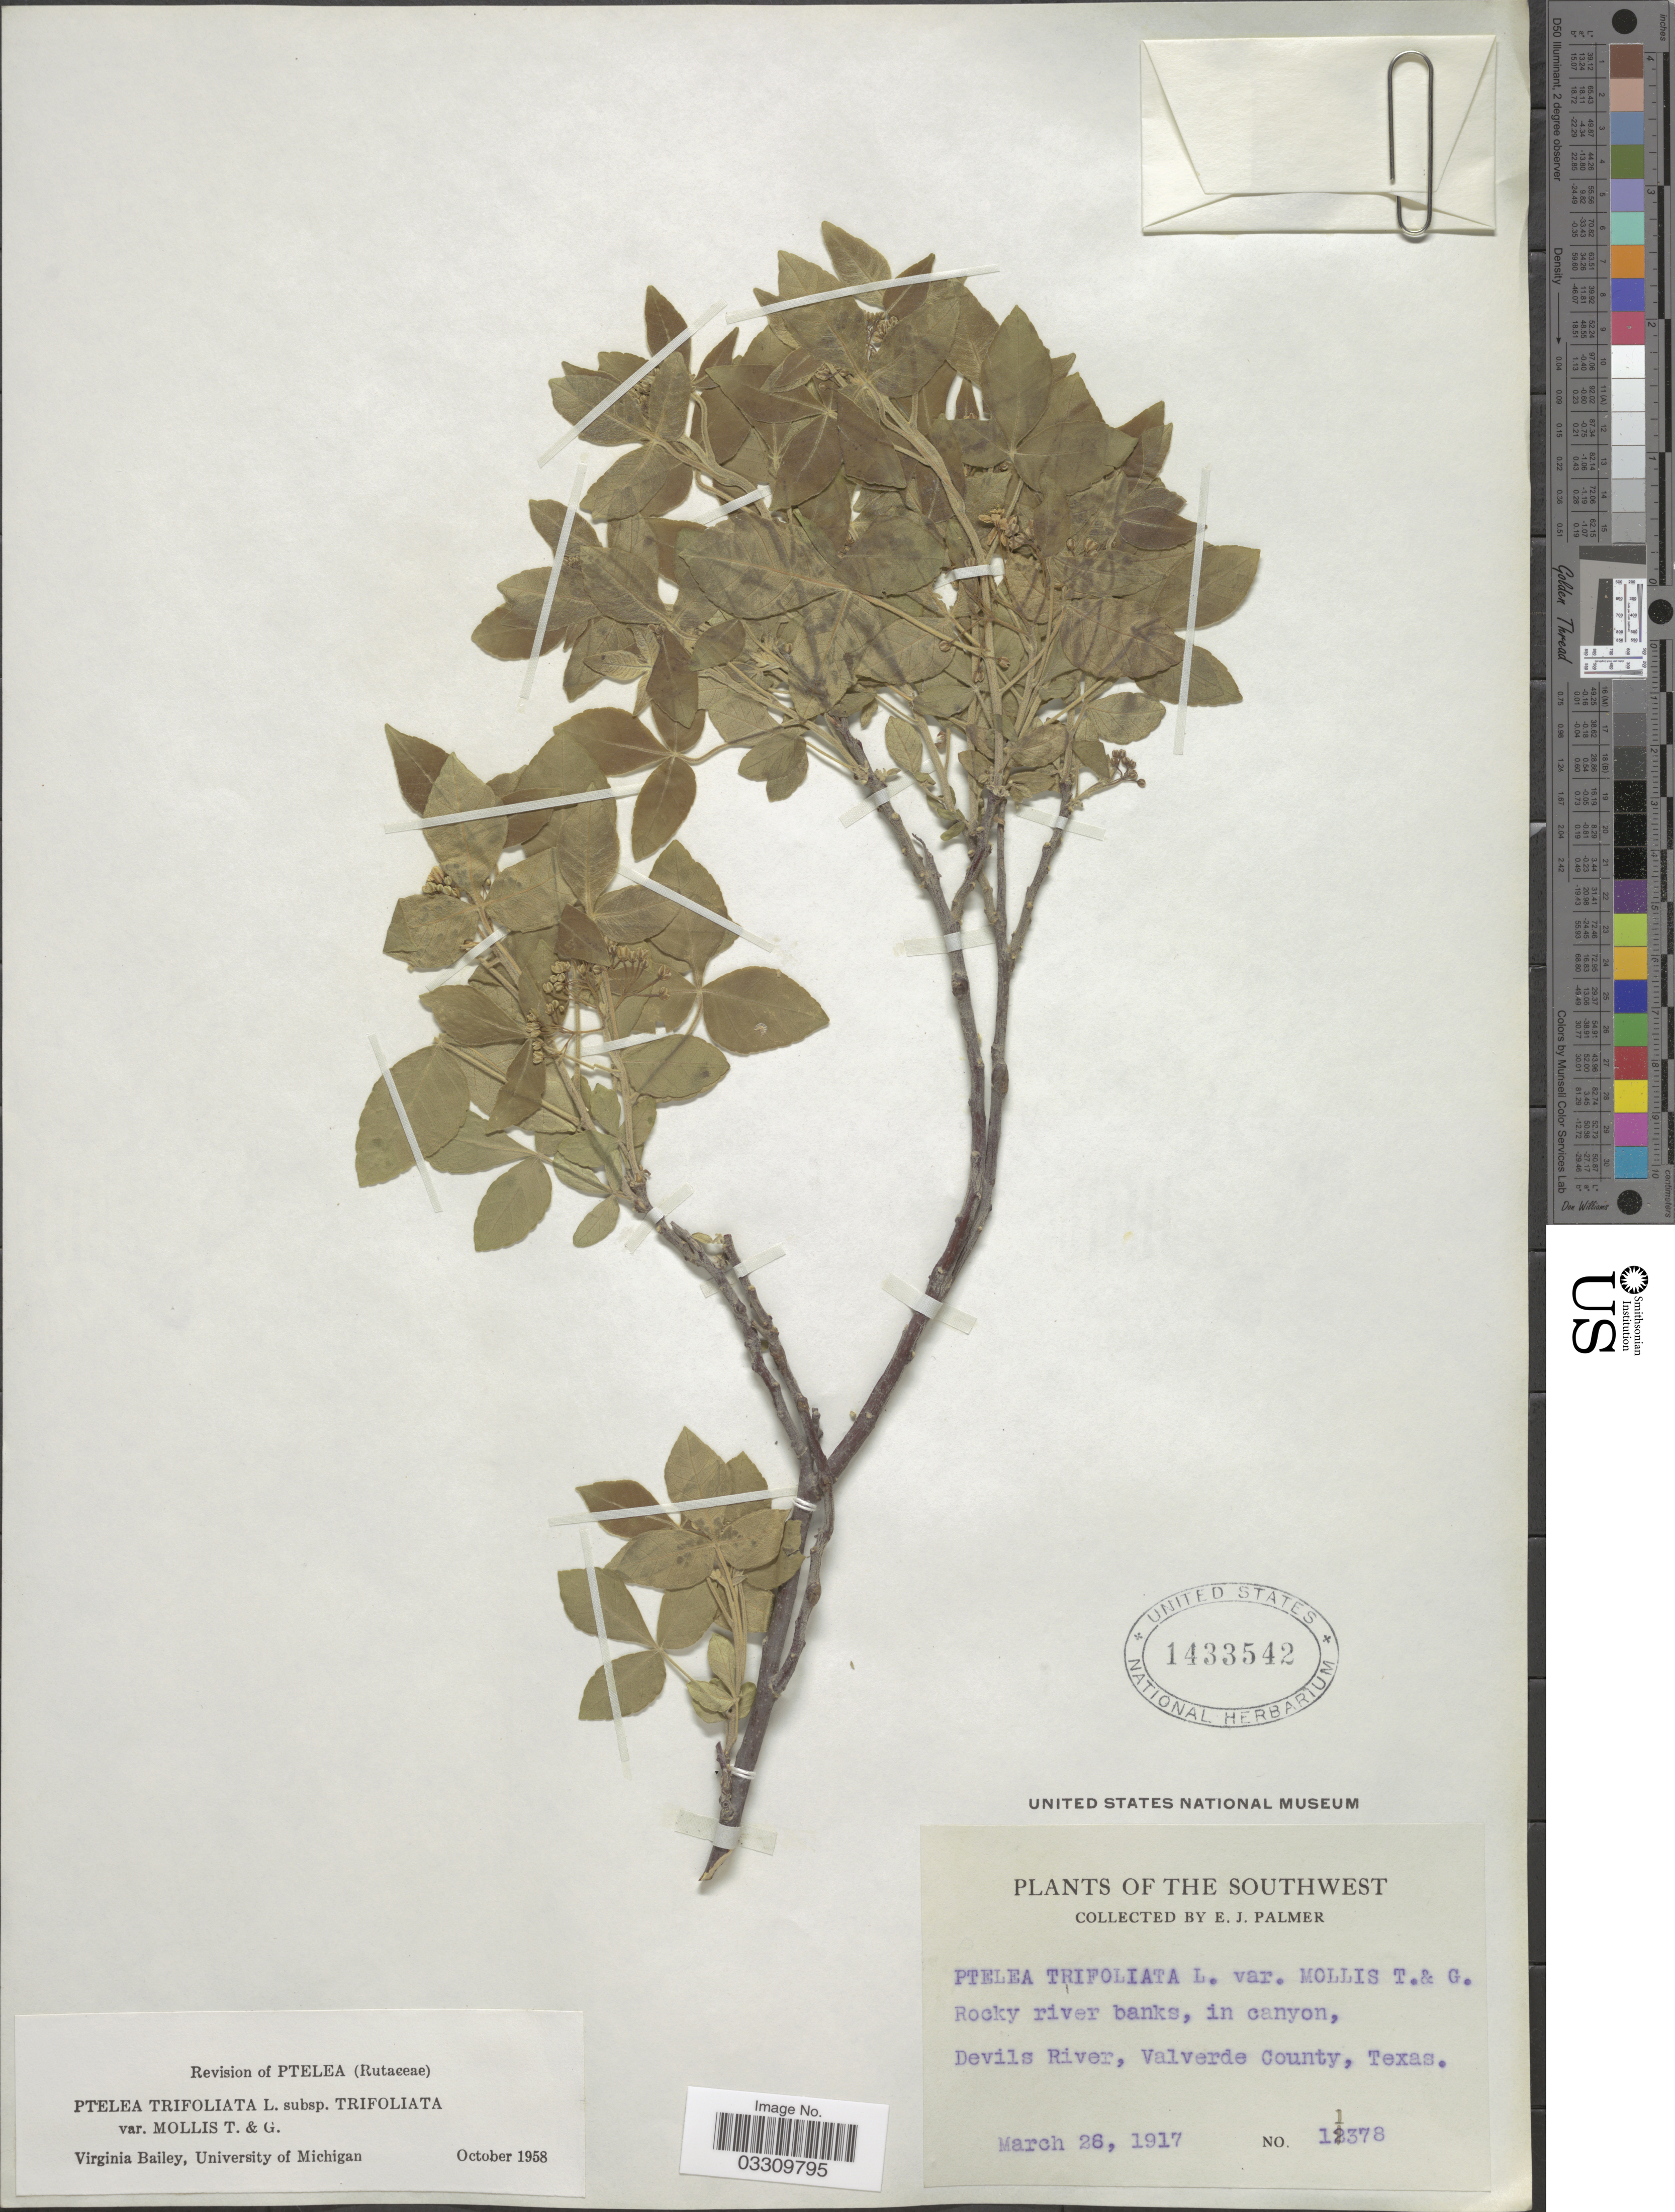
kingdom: Plantae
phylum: Tracheophyta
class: Magnoliopsida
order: Sapindales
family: Rutaceae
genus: Ptelea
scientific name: Ptelea trifoliata var. mollis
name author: Torr. & A. Gray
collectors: E. J. Palmer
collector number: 11378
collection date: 1917-03-26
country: United States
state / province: Texas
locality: Southwest. Devils River, Valverde County.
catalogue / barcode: US 1433542